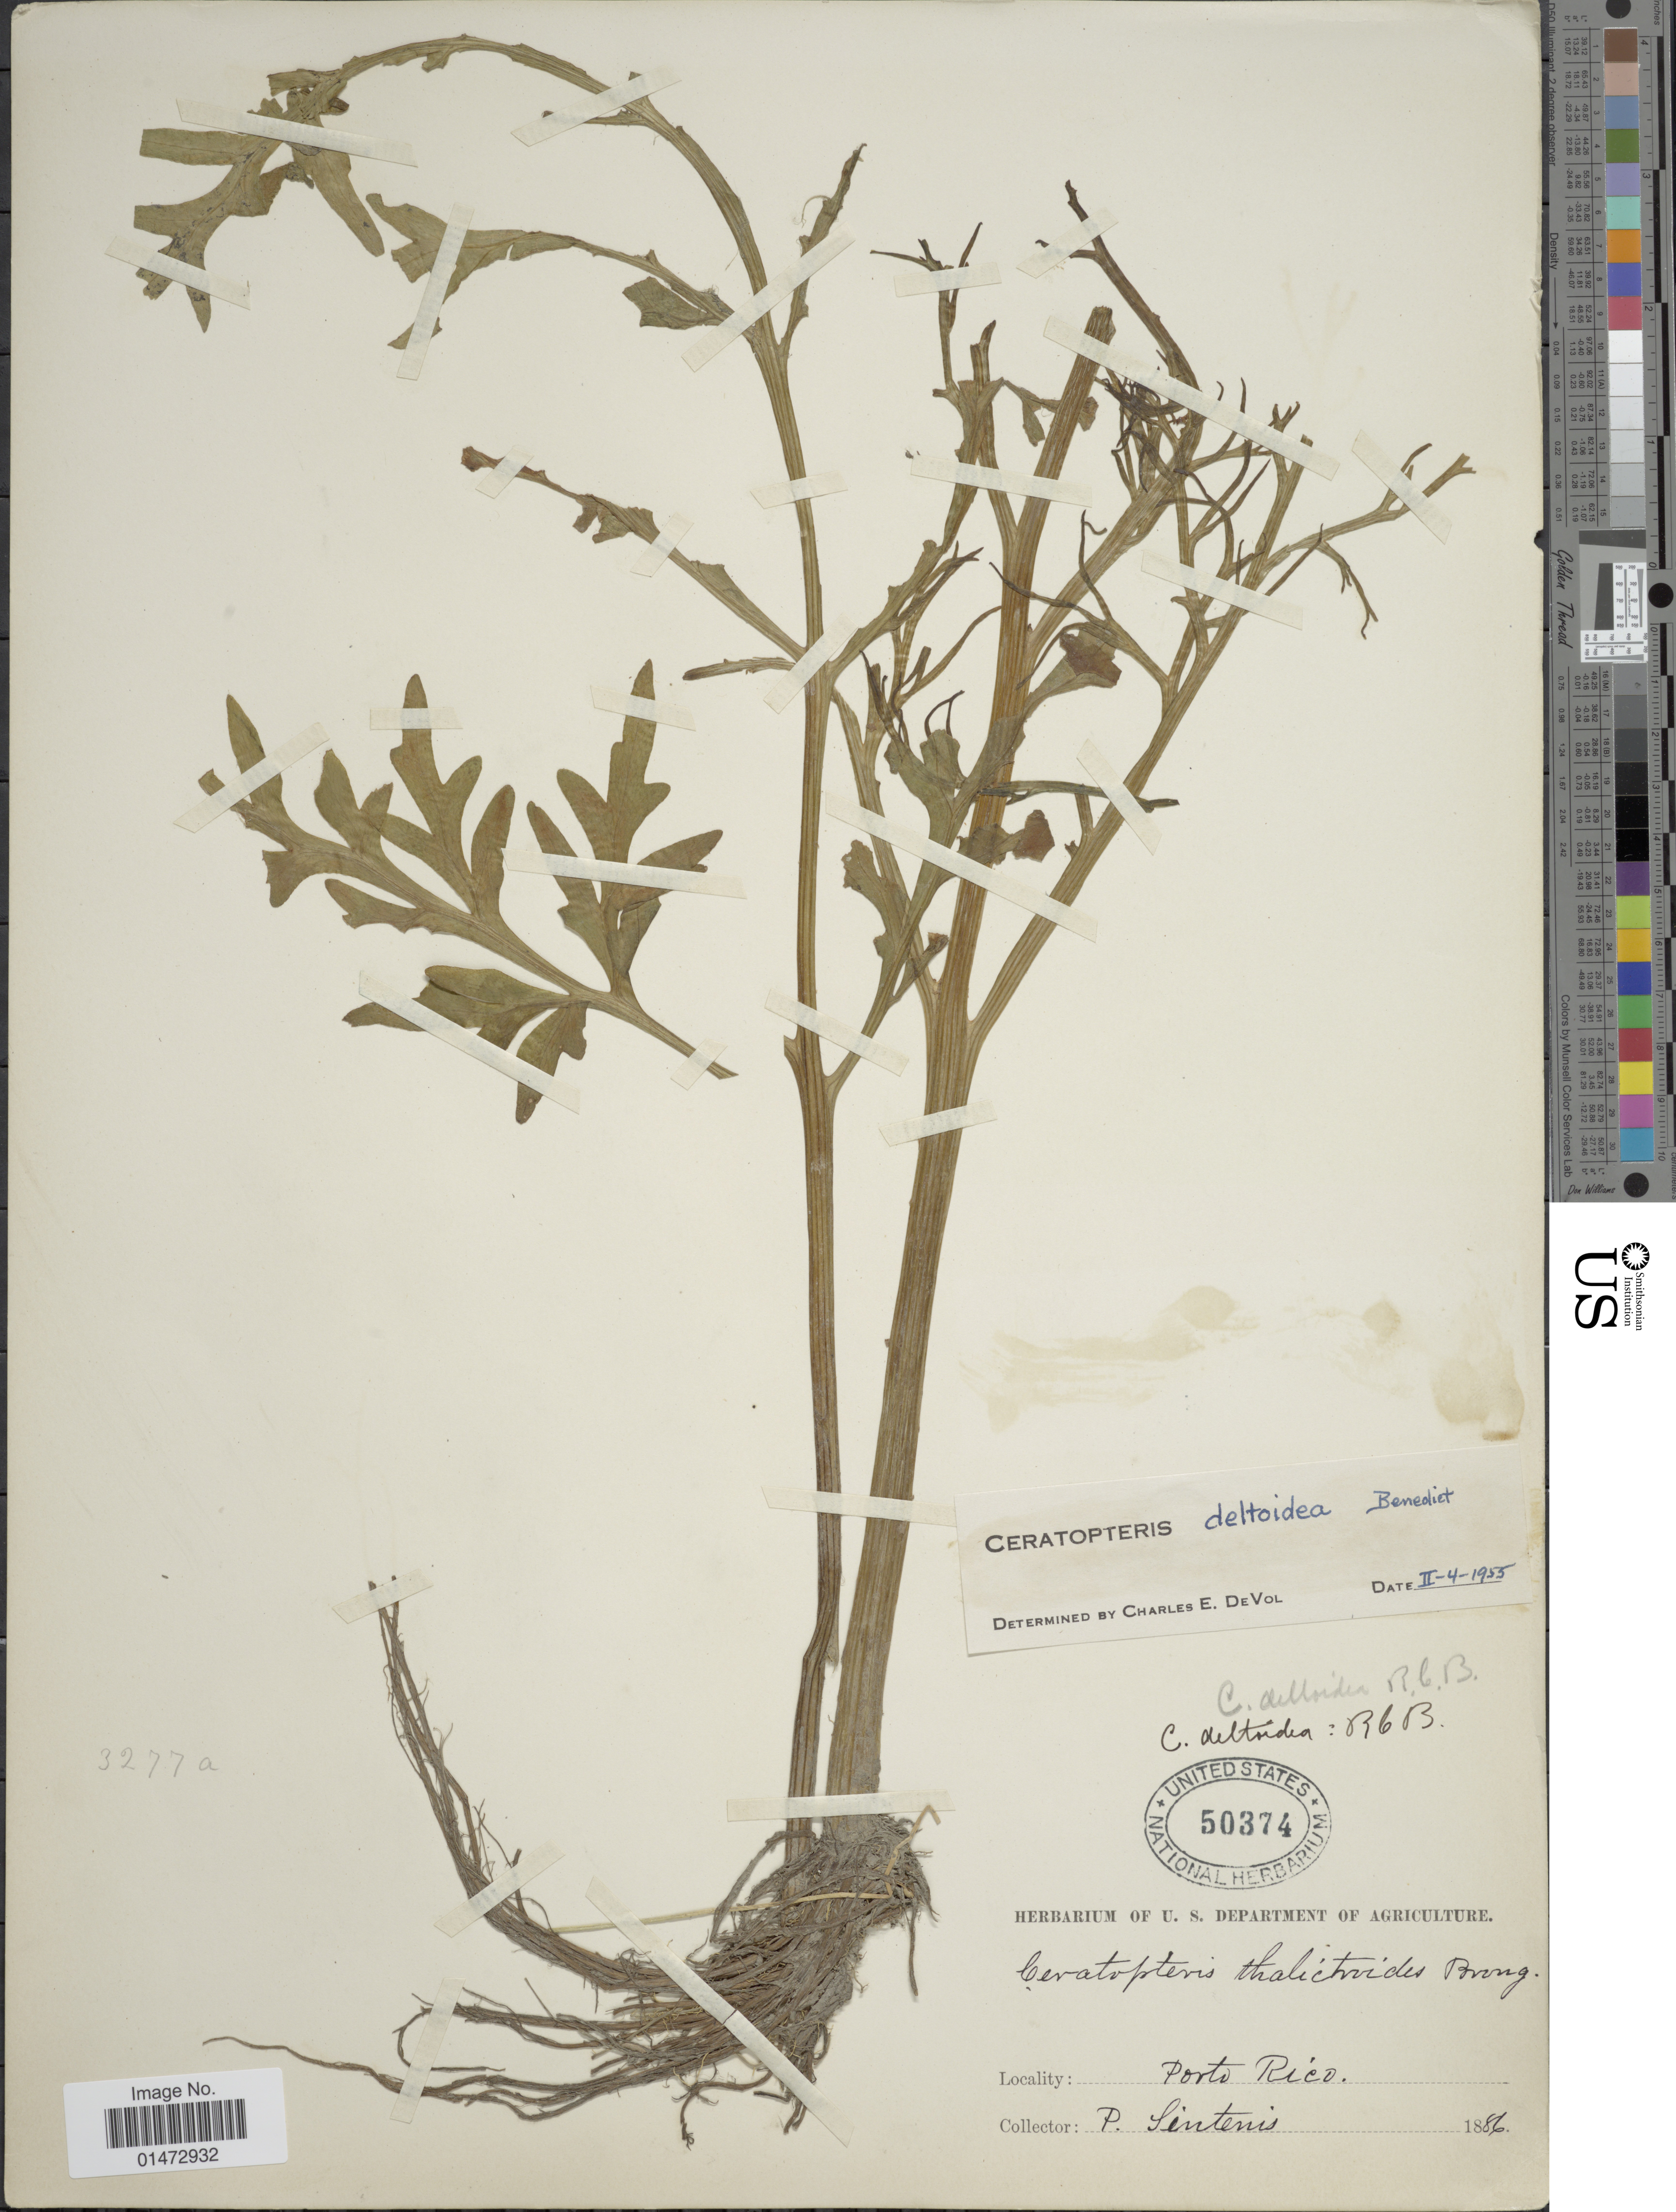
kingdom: Plantae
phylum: Tracheophyta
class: Polypodiopsida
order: Polypodiales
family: Pteridaceae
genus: Ceratopteris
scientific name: Ceratopteris richardii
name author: Brongn.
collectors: P. Sintenis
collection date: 1886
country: Puerto Rico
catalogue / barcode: US 50374